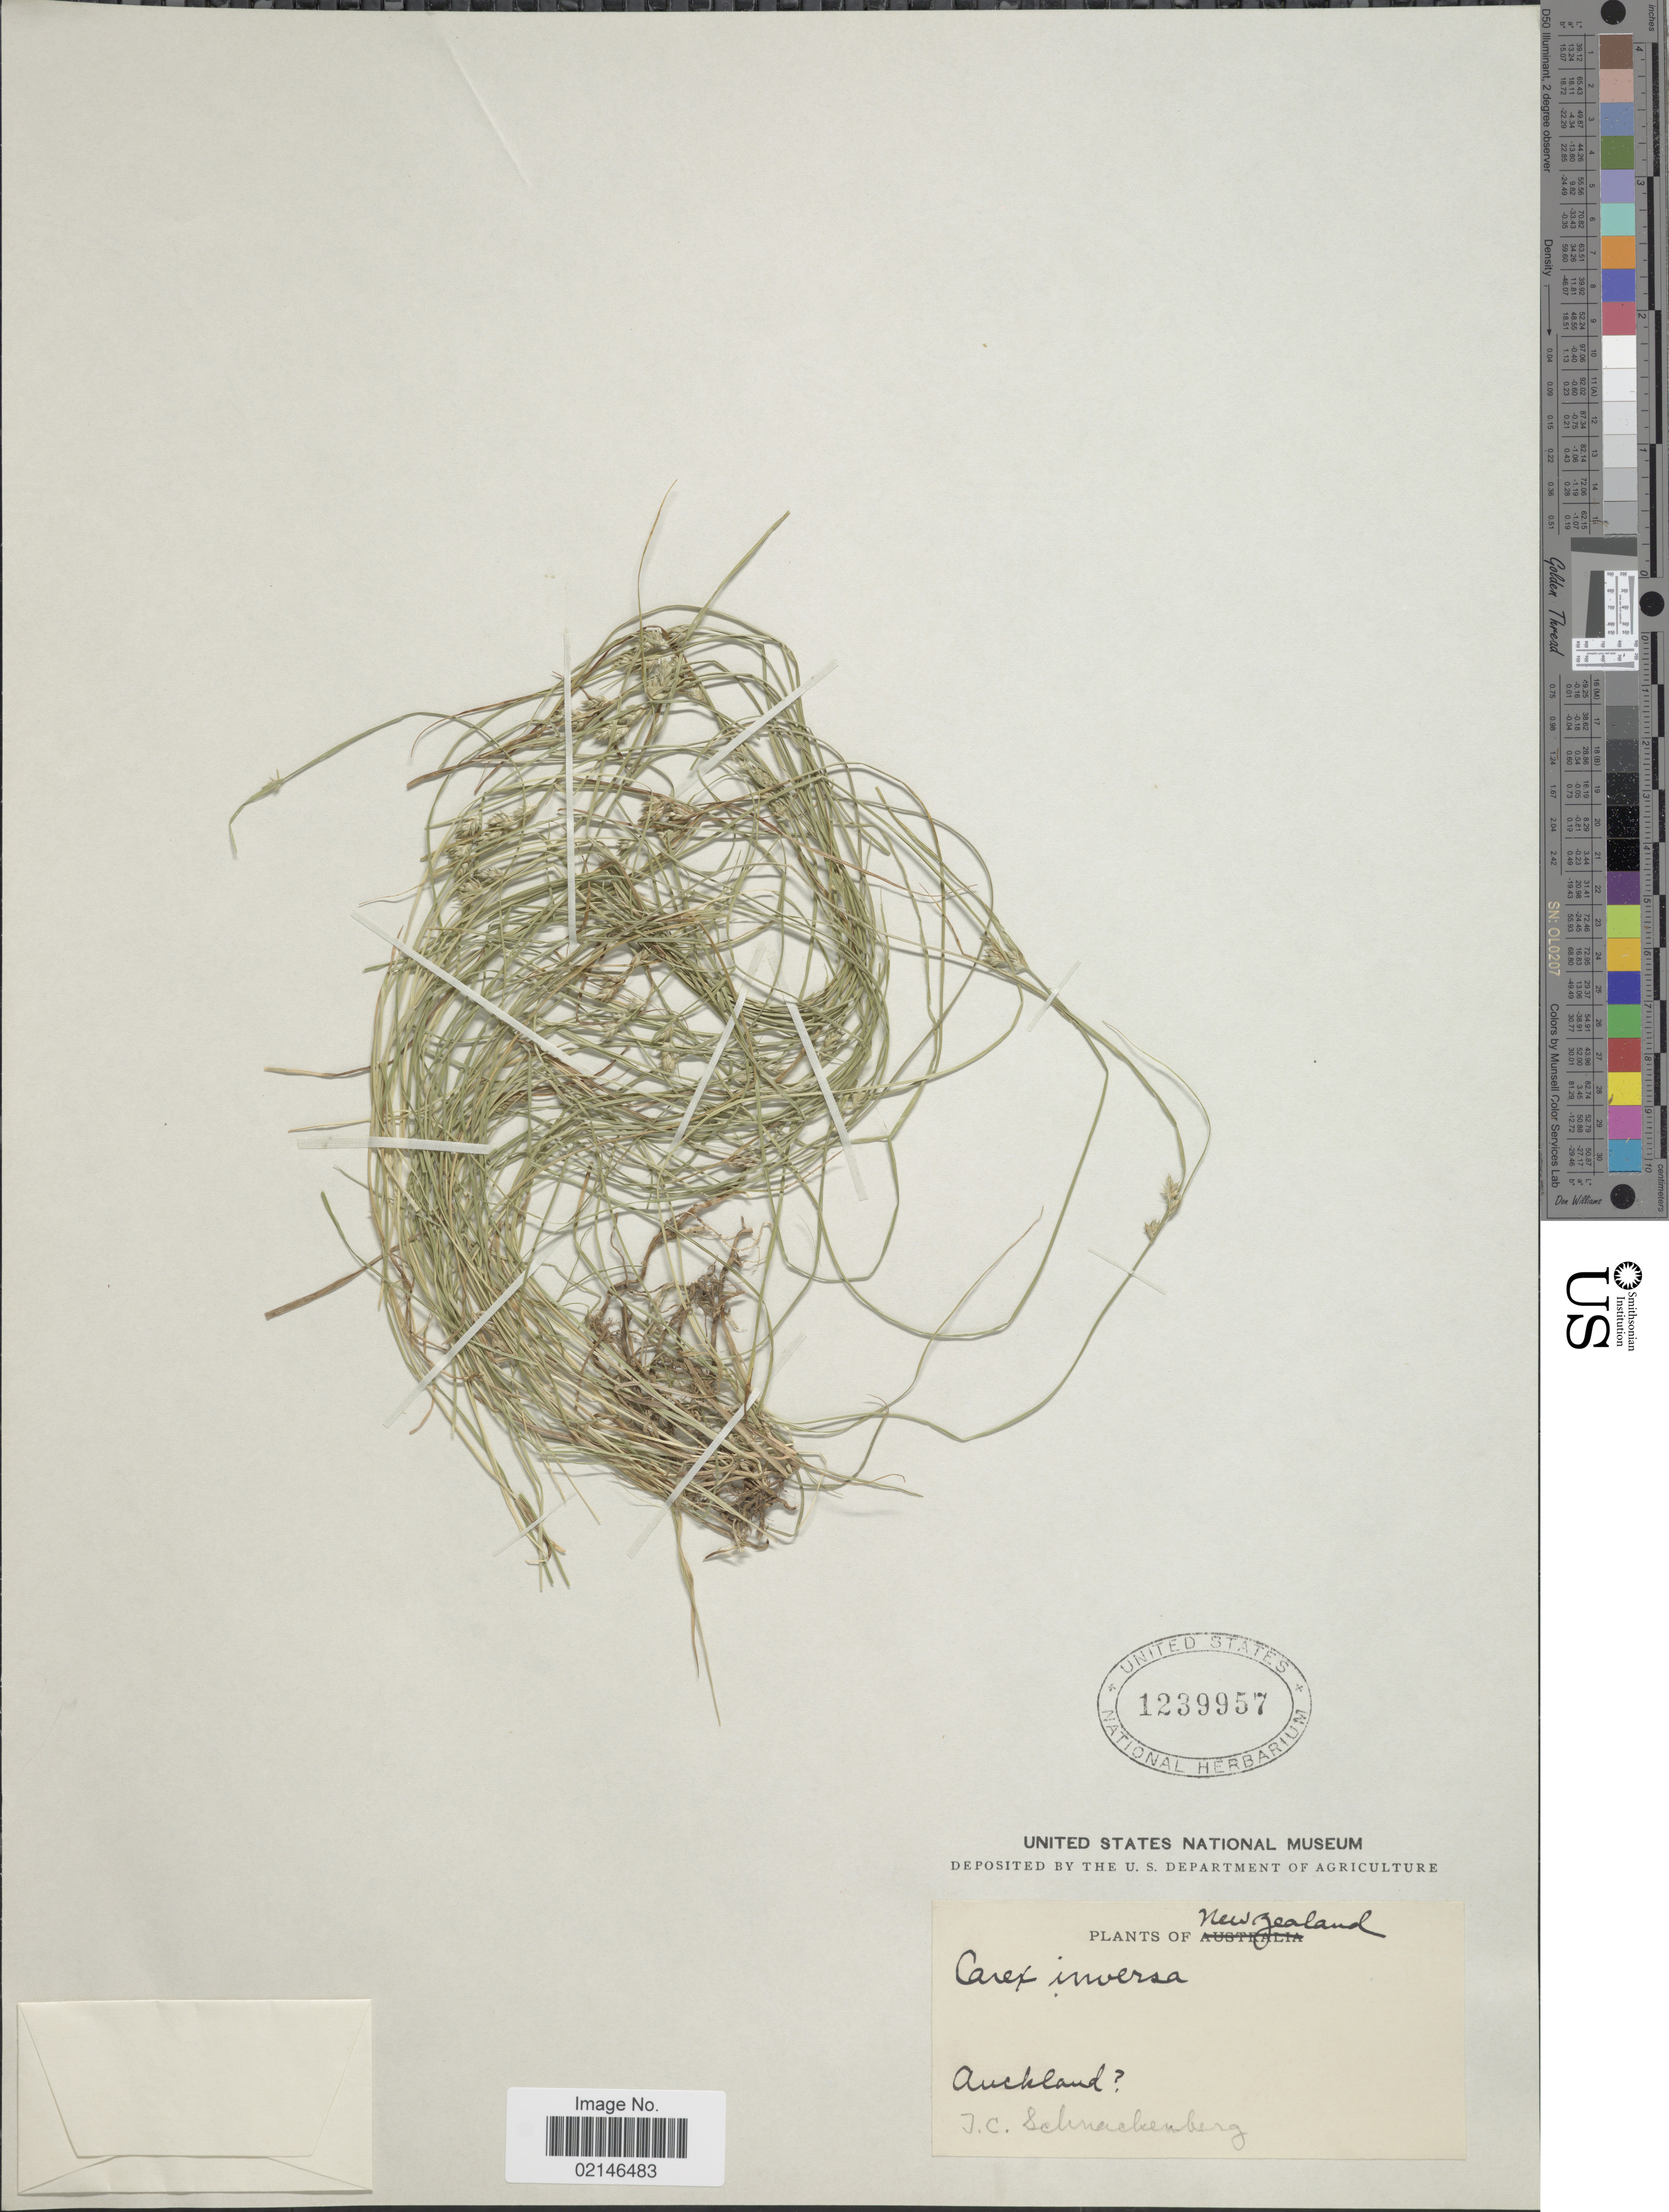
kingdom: Plantae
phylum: Tracheophyta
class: Liliopsida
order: Poales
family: Cyperaceae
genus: Carex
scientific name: Carex inversa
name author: R. Br.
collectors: J. Schnackenberg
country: New Zealand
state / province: Auckland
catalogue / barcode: US 1239957